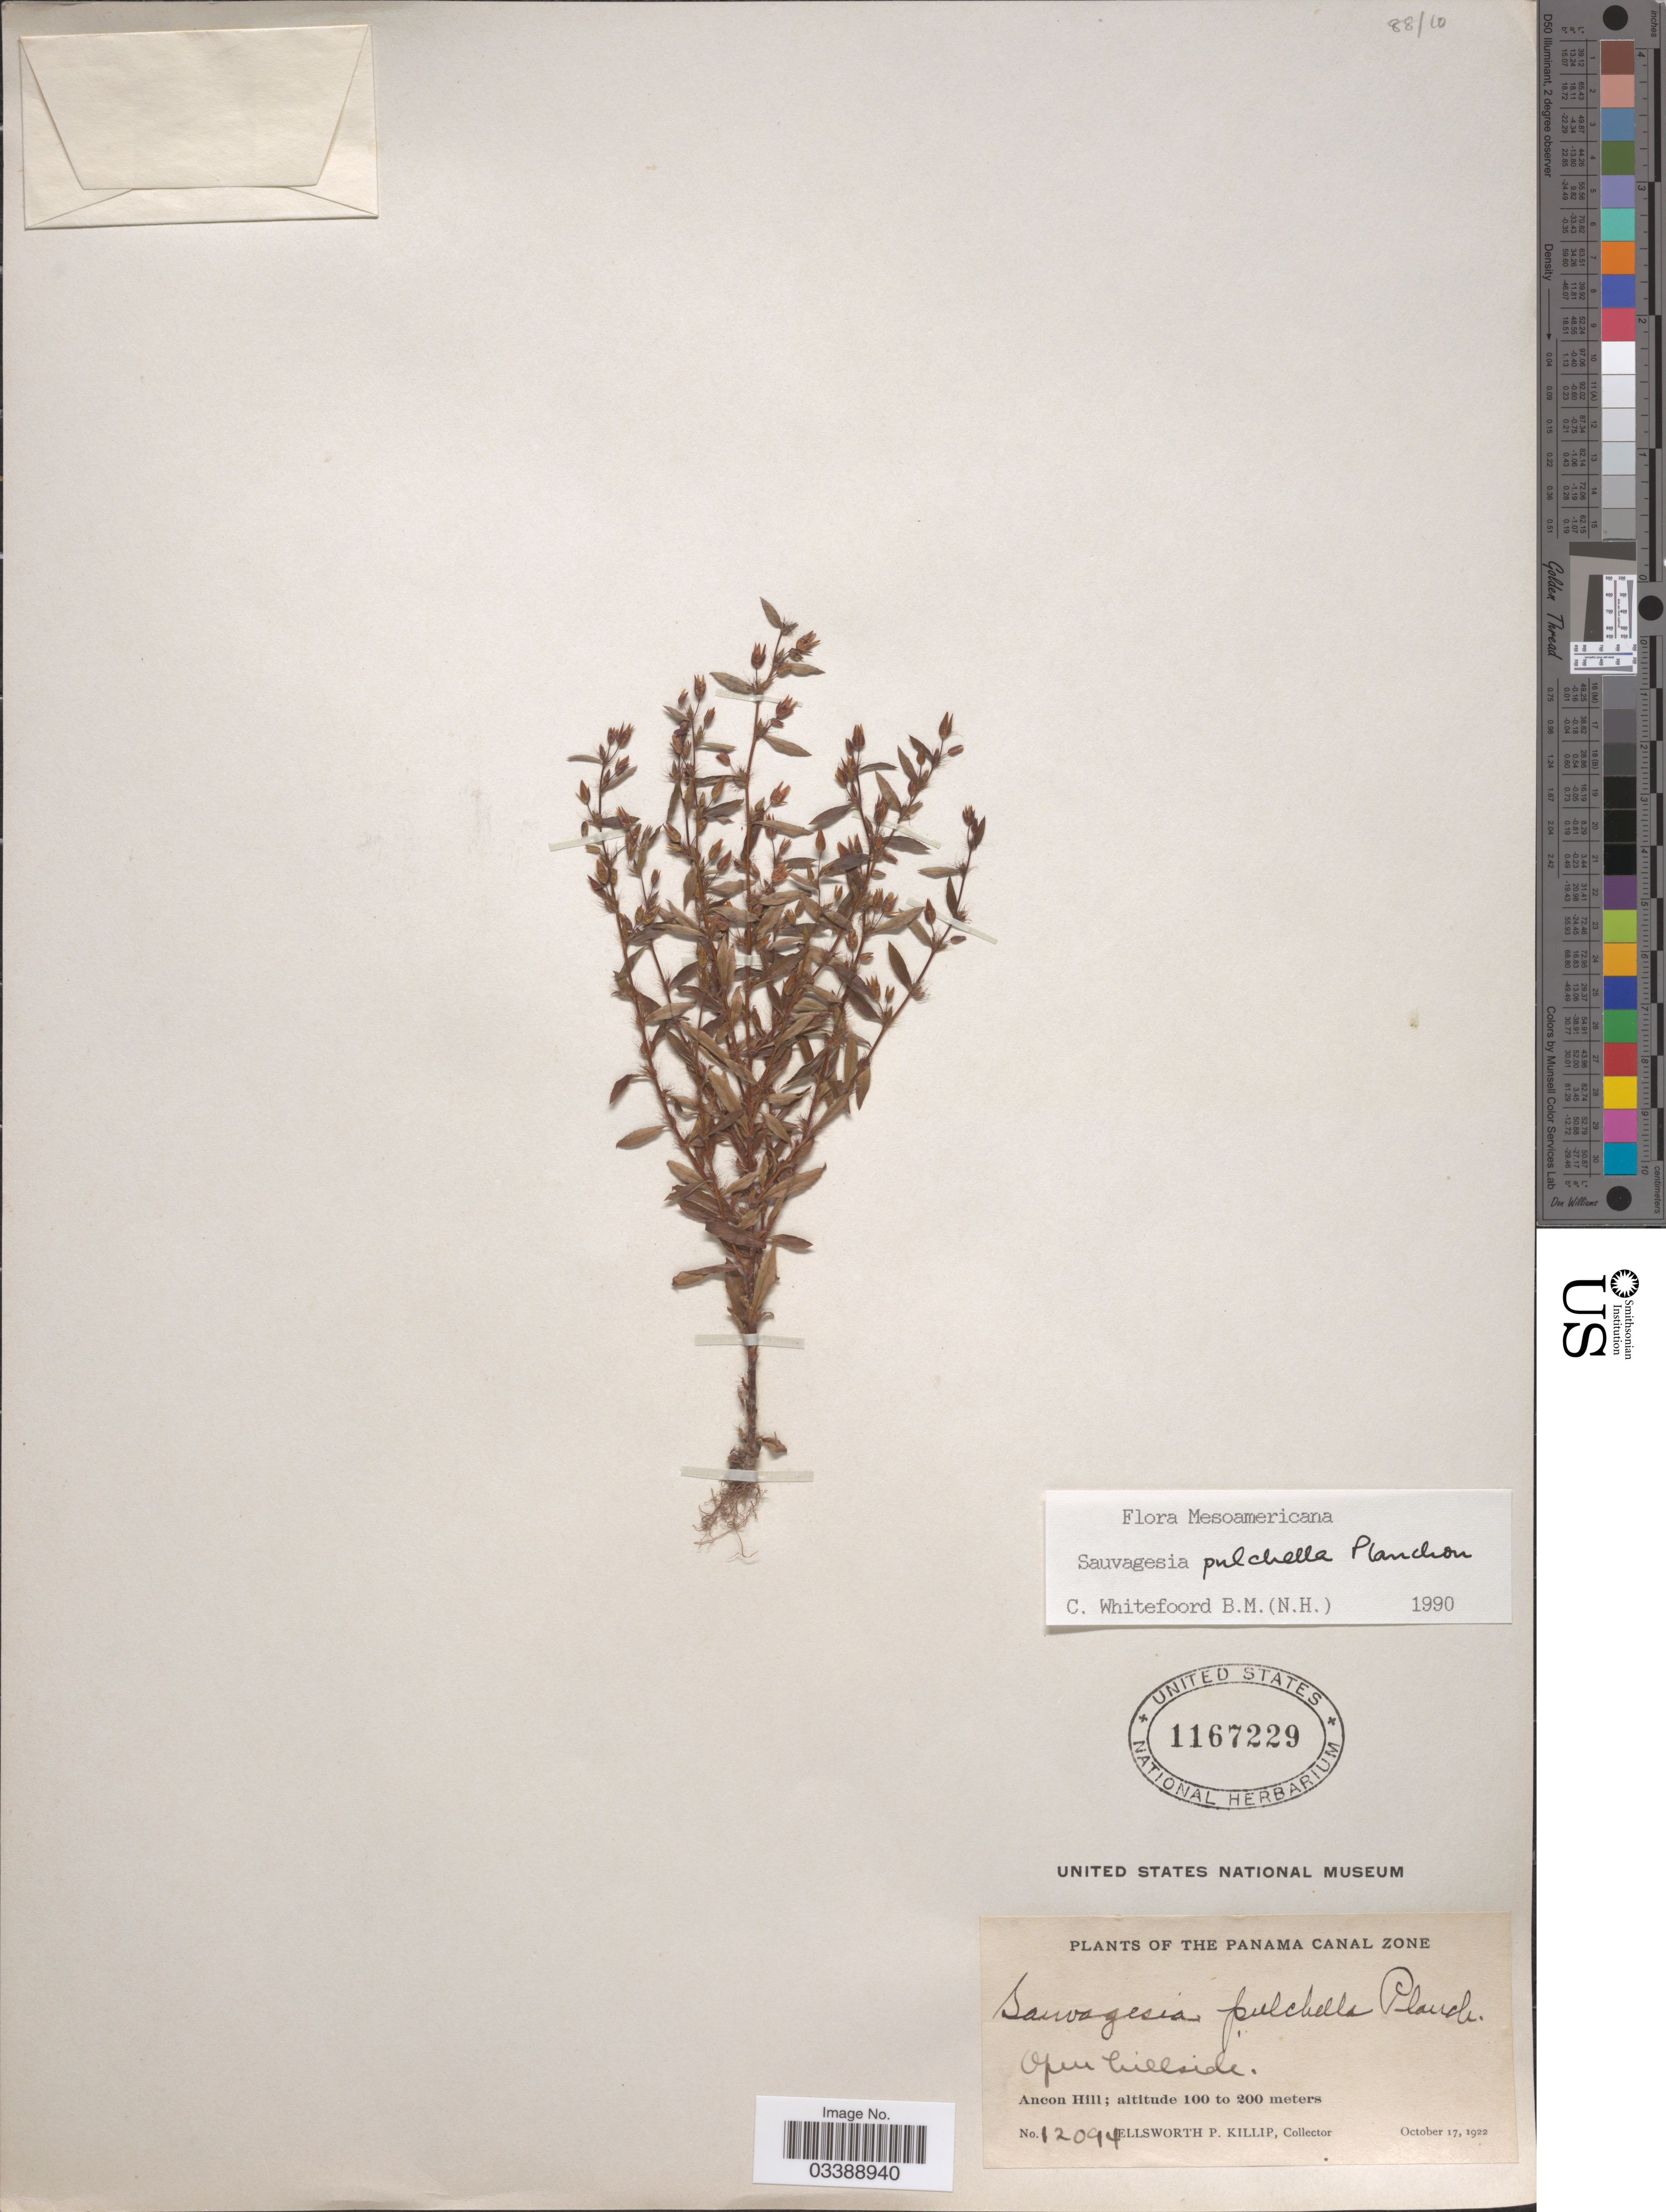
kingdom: Plantae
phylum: Tracheophyta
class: Magnoliopsida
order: Malpighiales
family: Ochnaceae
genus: Sauvagesia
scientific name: Sauvagesia pulchella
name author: Planch.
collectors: E. P. Killip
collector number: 12094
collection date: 1922-10-17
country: Panama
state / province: Colón / Panamá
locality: The Panama Canal Zone. Ancon Hill.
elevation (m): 100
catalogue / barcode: US 1167229